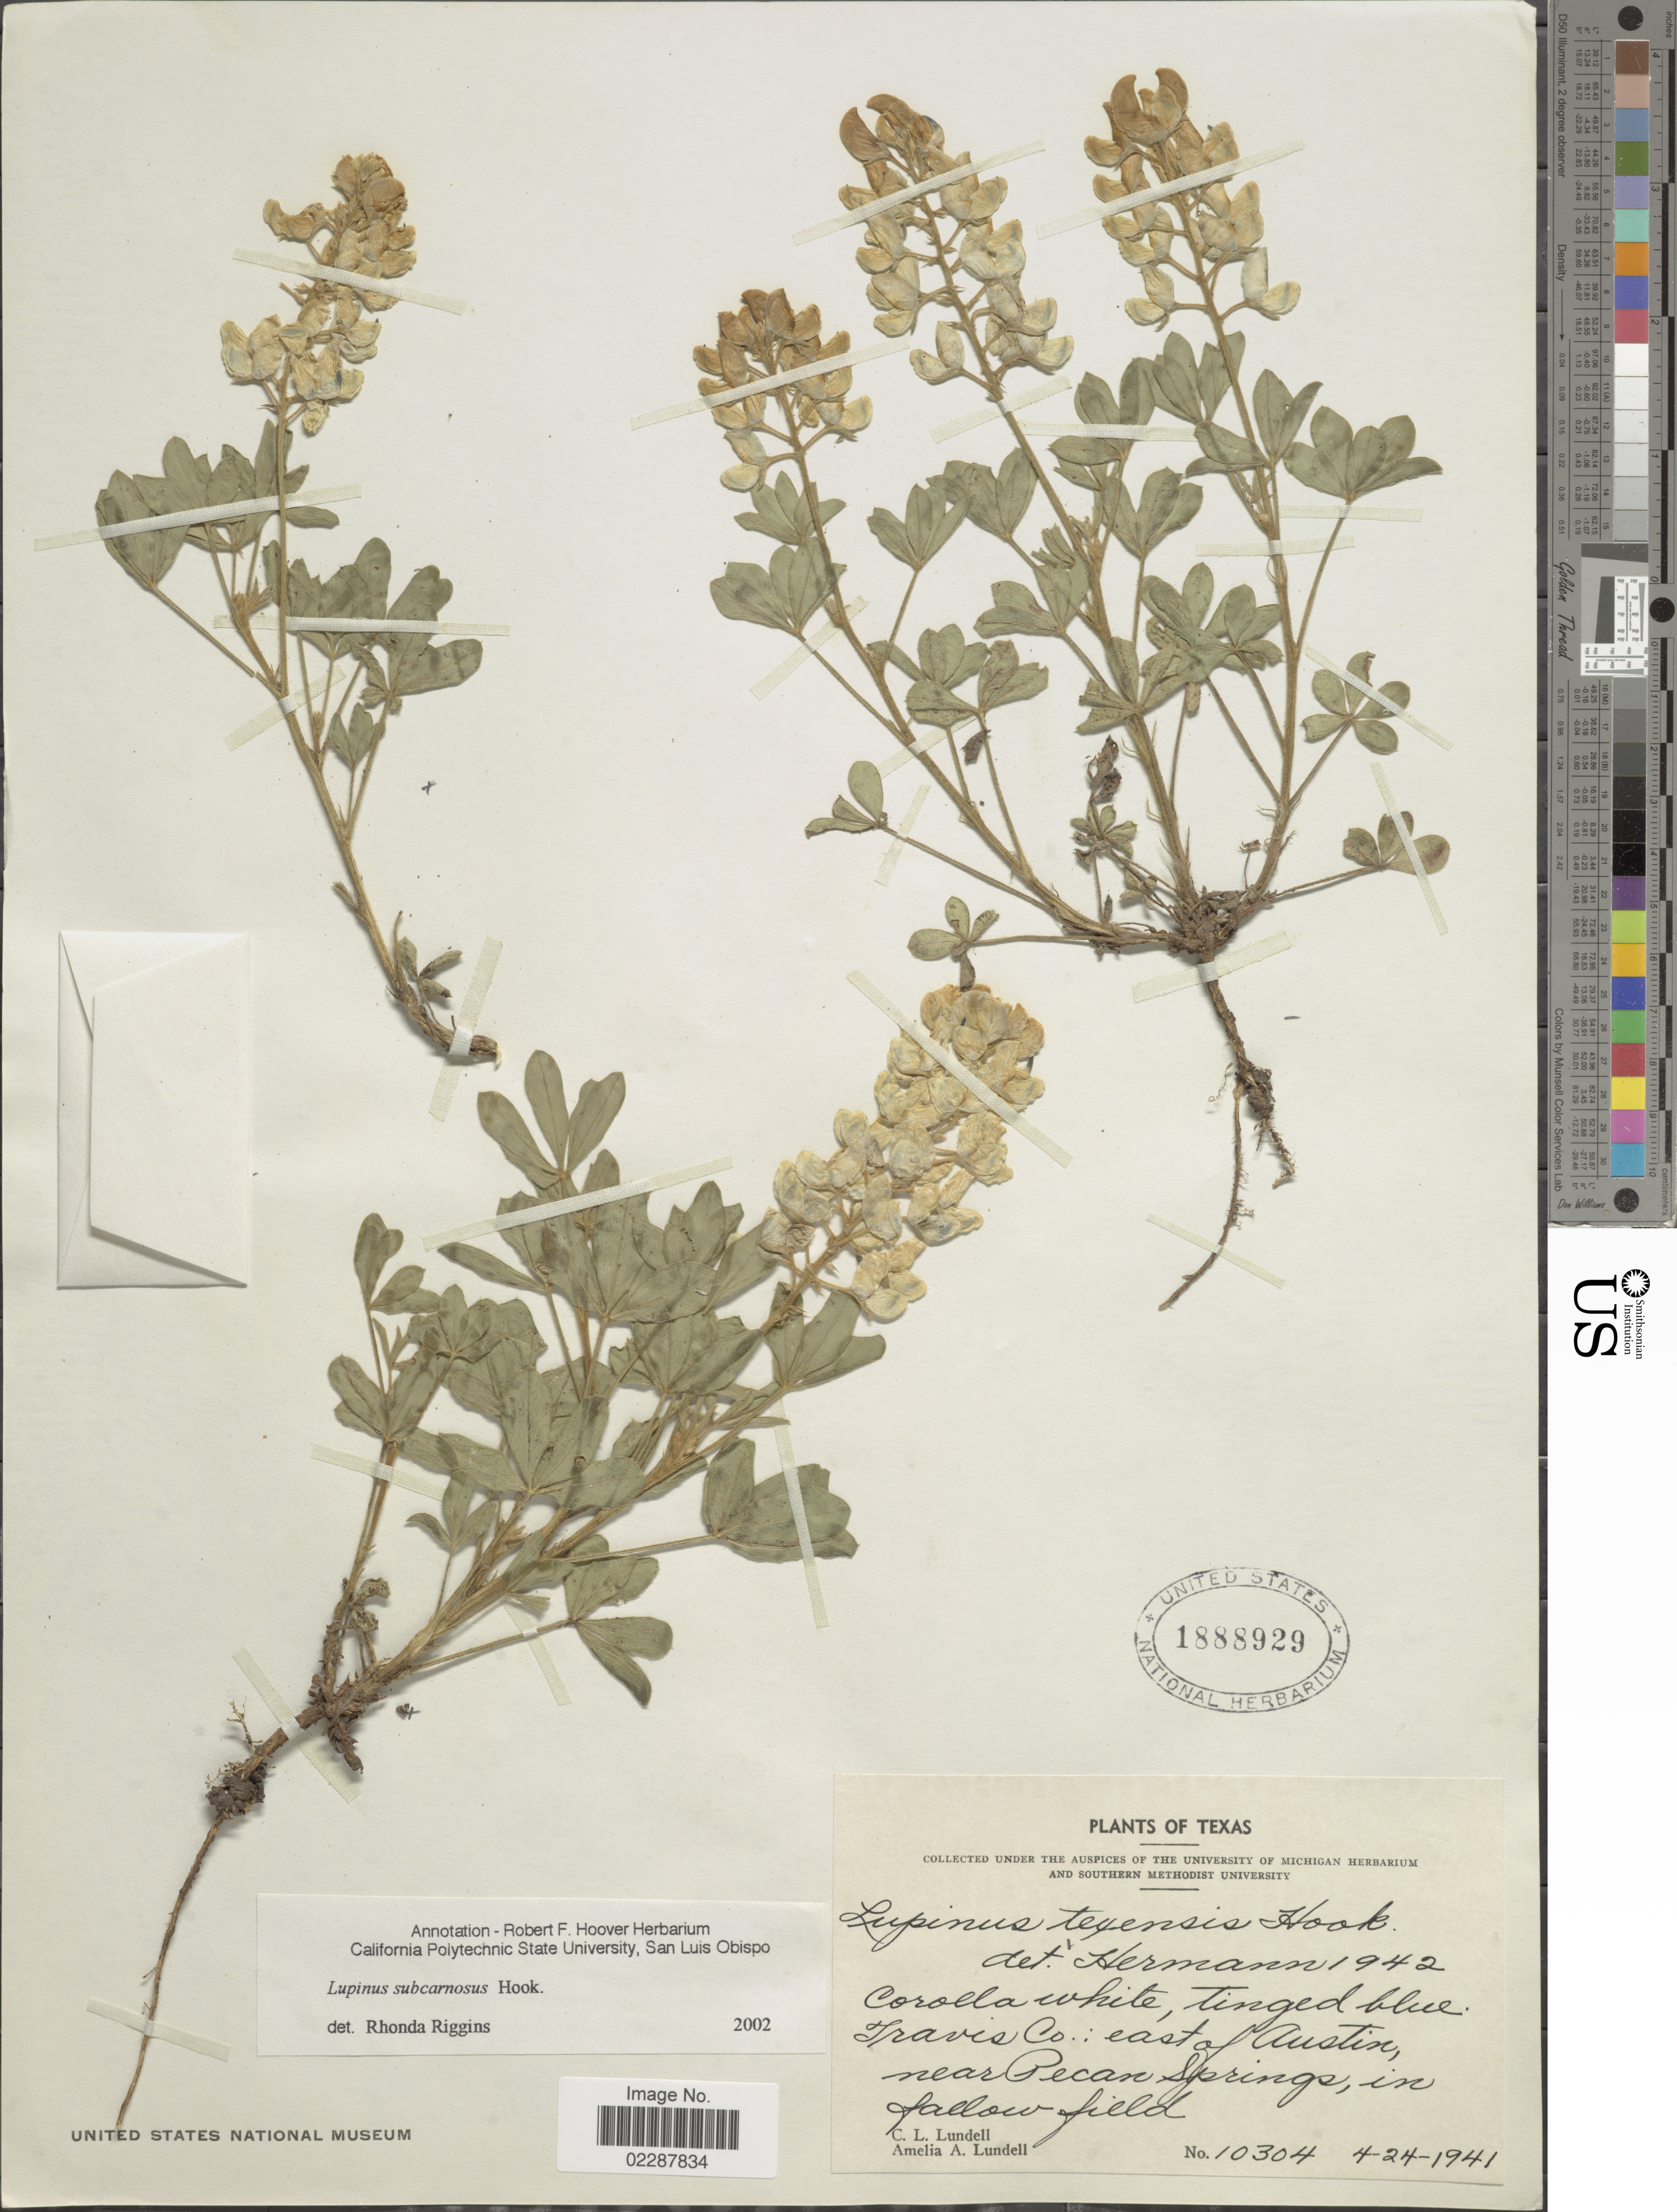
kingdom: Plantae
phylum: Tracheophyta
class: Magnoliopsida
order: Fabales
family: Fabaceae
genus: Lupinus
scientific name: Lupinus subcarnosus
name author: Hook.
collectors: C. L. Lundell & A. A. Lundell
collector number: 10304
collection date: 1941-04-24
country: United States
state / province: Texas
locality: Travis Co.: east of Austin, near Pecan Springs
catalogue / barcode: US 1888929